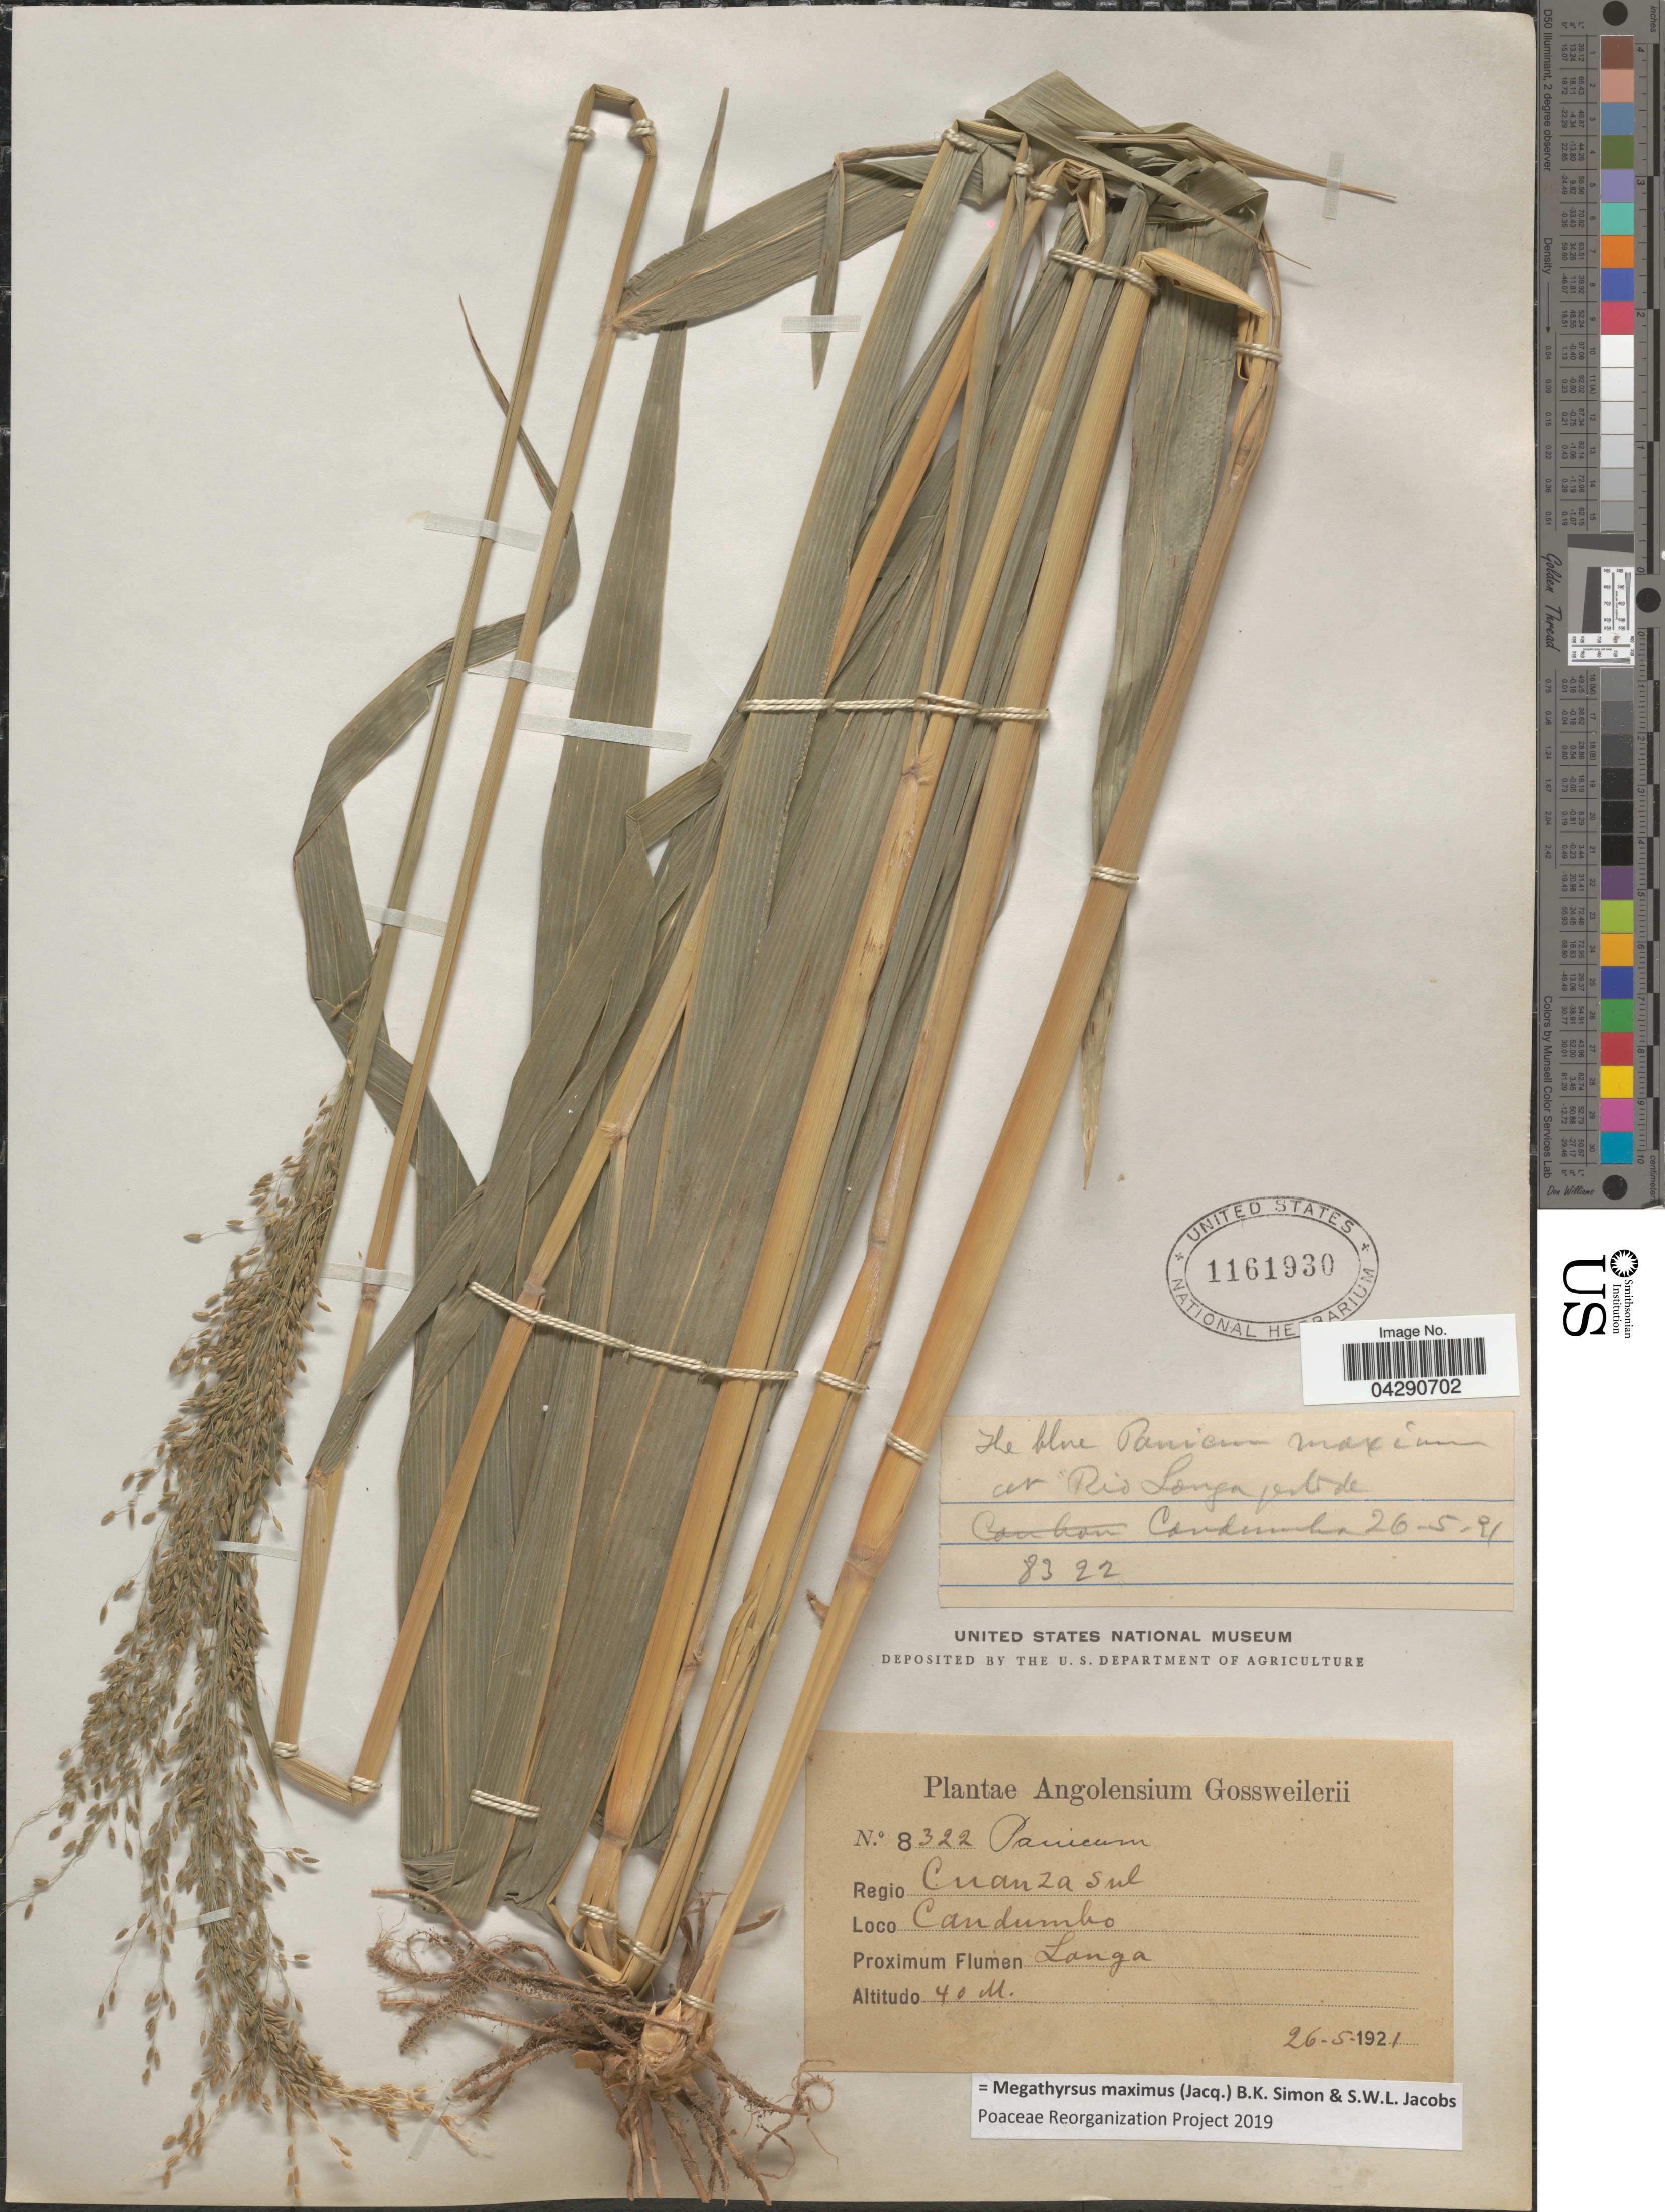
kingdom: Plantae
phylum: Tracheophyta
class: Liliopsida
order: Poales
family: Poaceae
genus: Megathyrsus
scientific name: Megathyrsus maximus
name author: (Jacq.) B.K. Simon & S.W.L. Jacobs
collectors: -. Gossweiler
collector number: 8322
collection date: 1921-05-26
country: Angola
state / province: Cuanza Sul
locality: Angolensium. Regio Cuanza Sul. Loco Candumbo. Proximum Flumen Langa.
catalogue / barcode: US 1161930